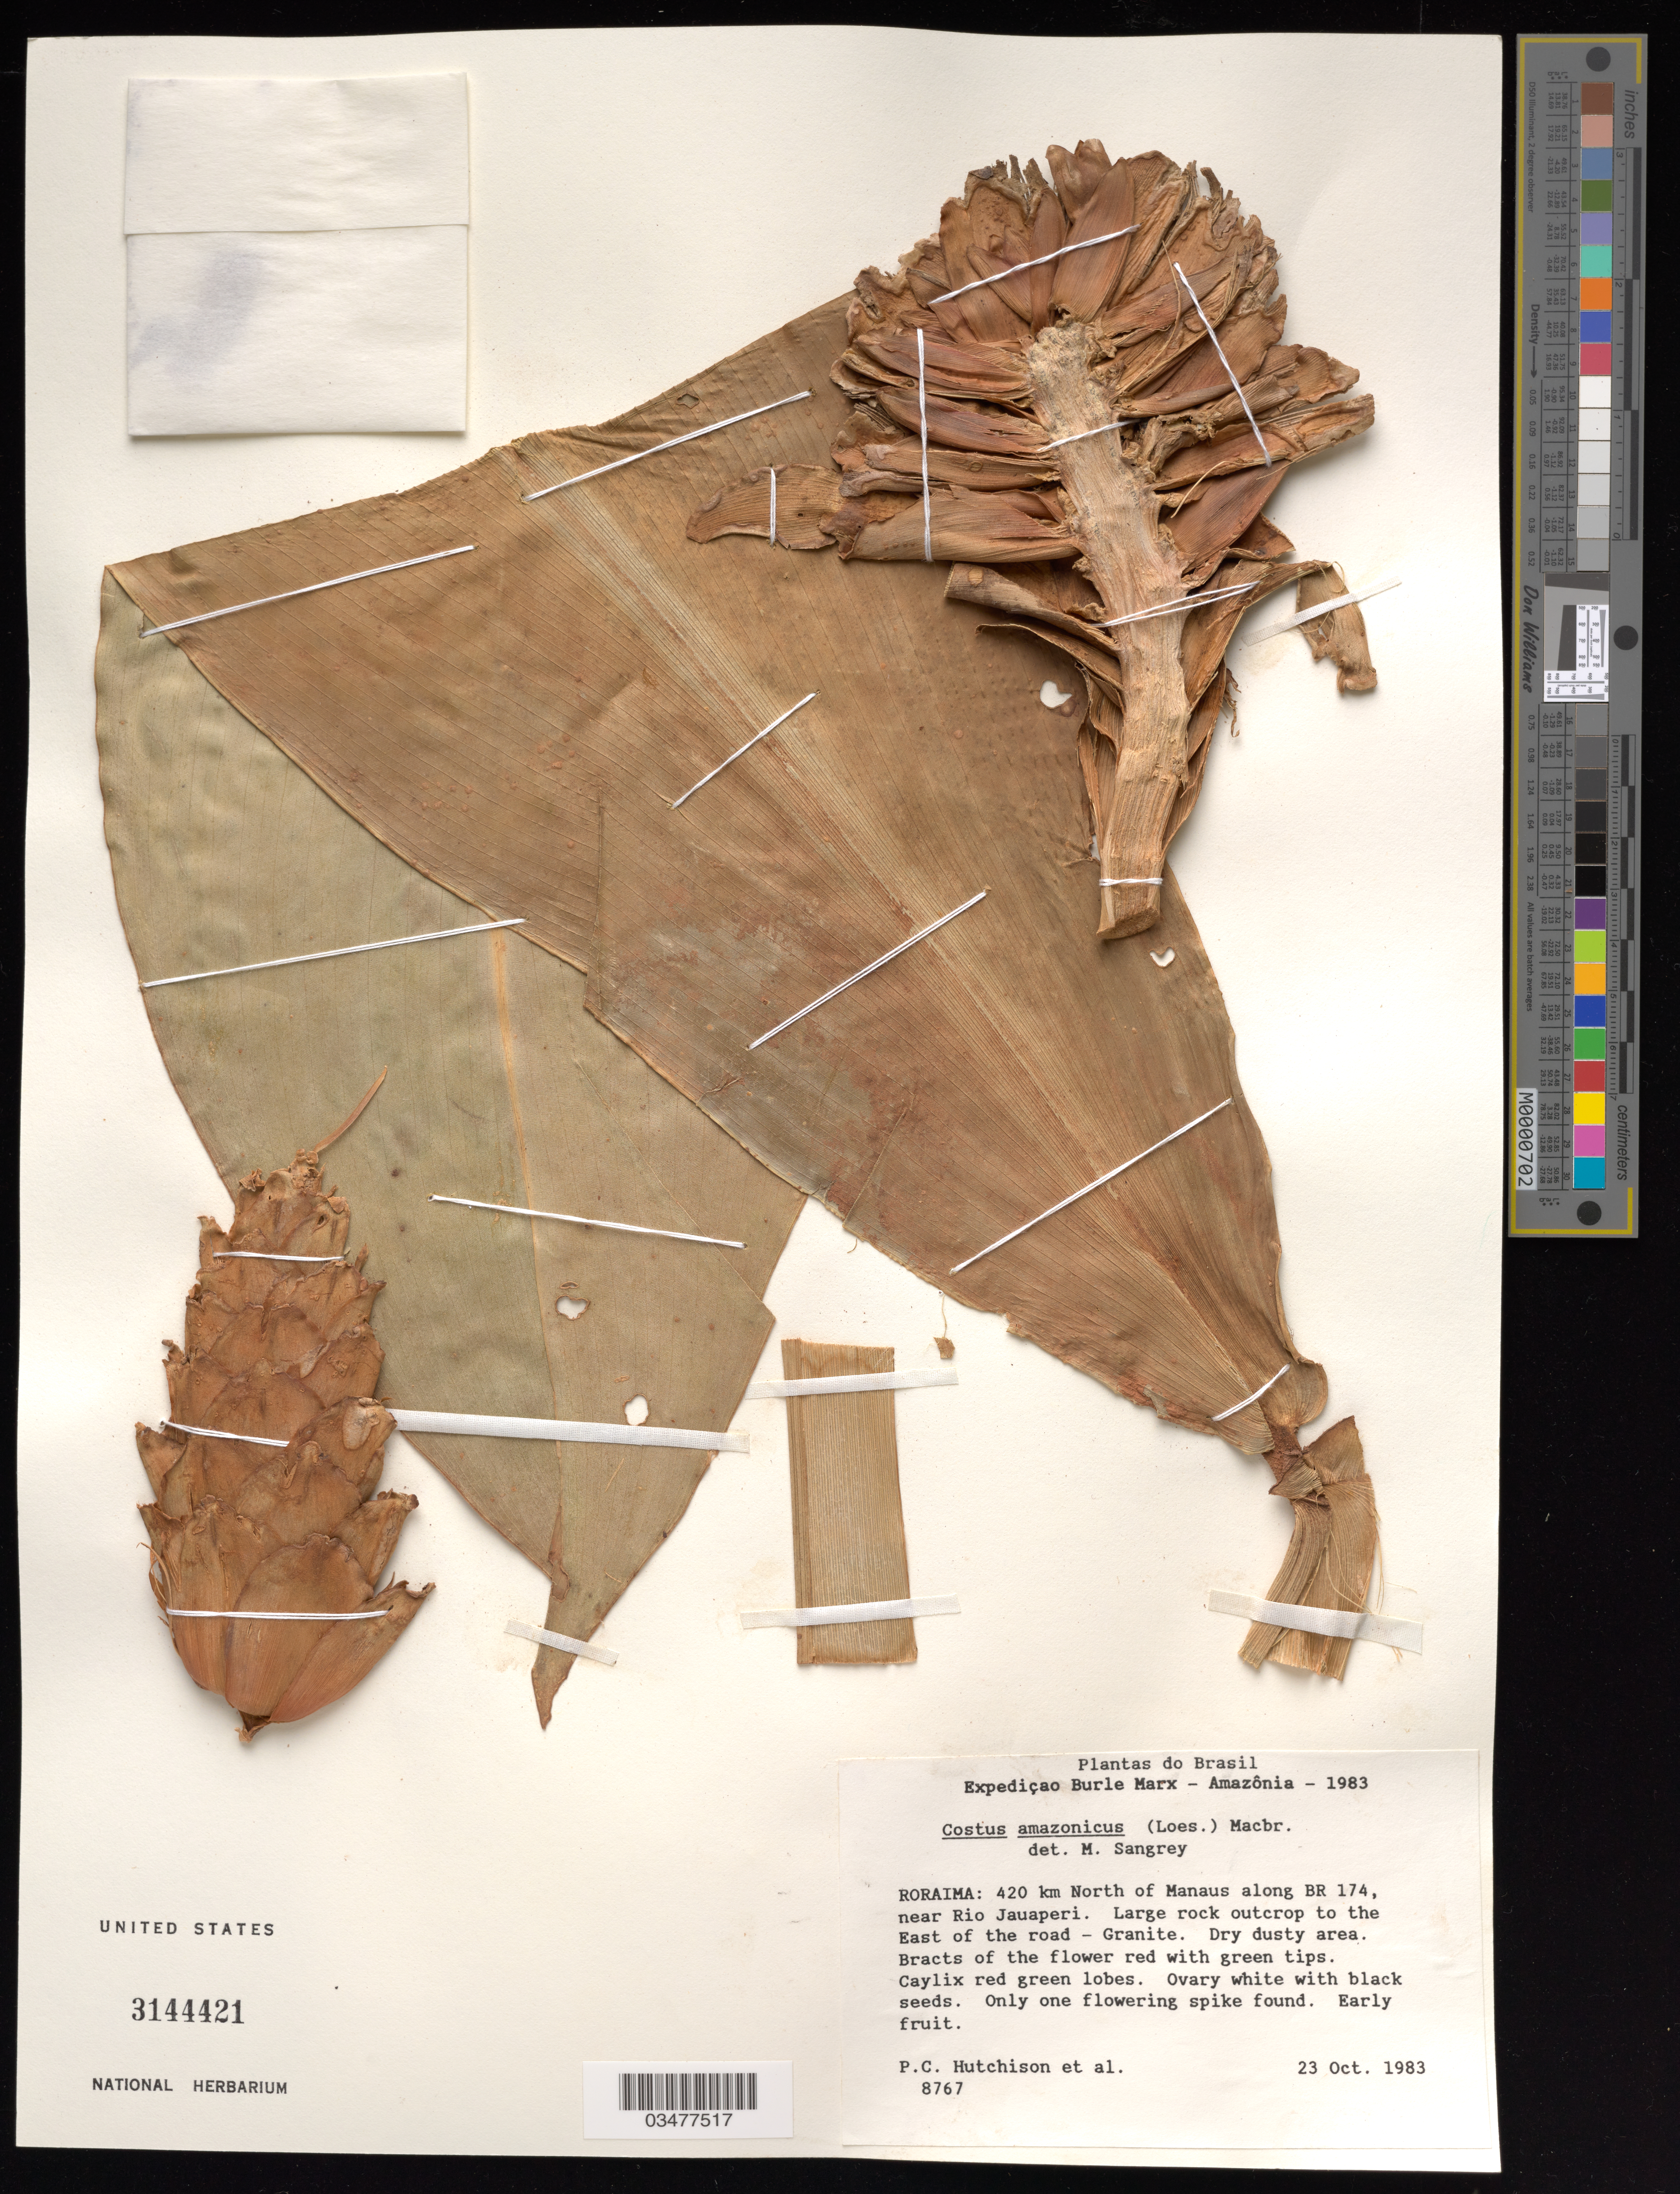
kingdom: Plantae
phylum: Tracheophyta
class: Liliopsida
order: Zingiberales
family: Costaceae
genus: Costus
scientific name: Costus amazonicus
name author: (Loes.) J.F. Macbr.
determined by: Sangrey, M. S.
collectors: P. C. Hutchison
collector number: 8767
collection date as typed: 23 Oct 1983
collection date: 1983-10-23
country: Brazil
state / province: Roraima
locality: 420 km N of Manaus along br 174, near Rio Jauaperi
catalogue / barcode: US 3144421